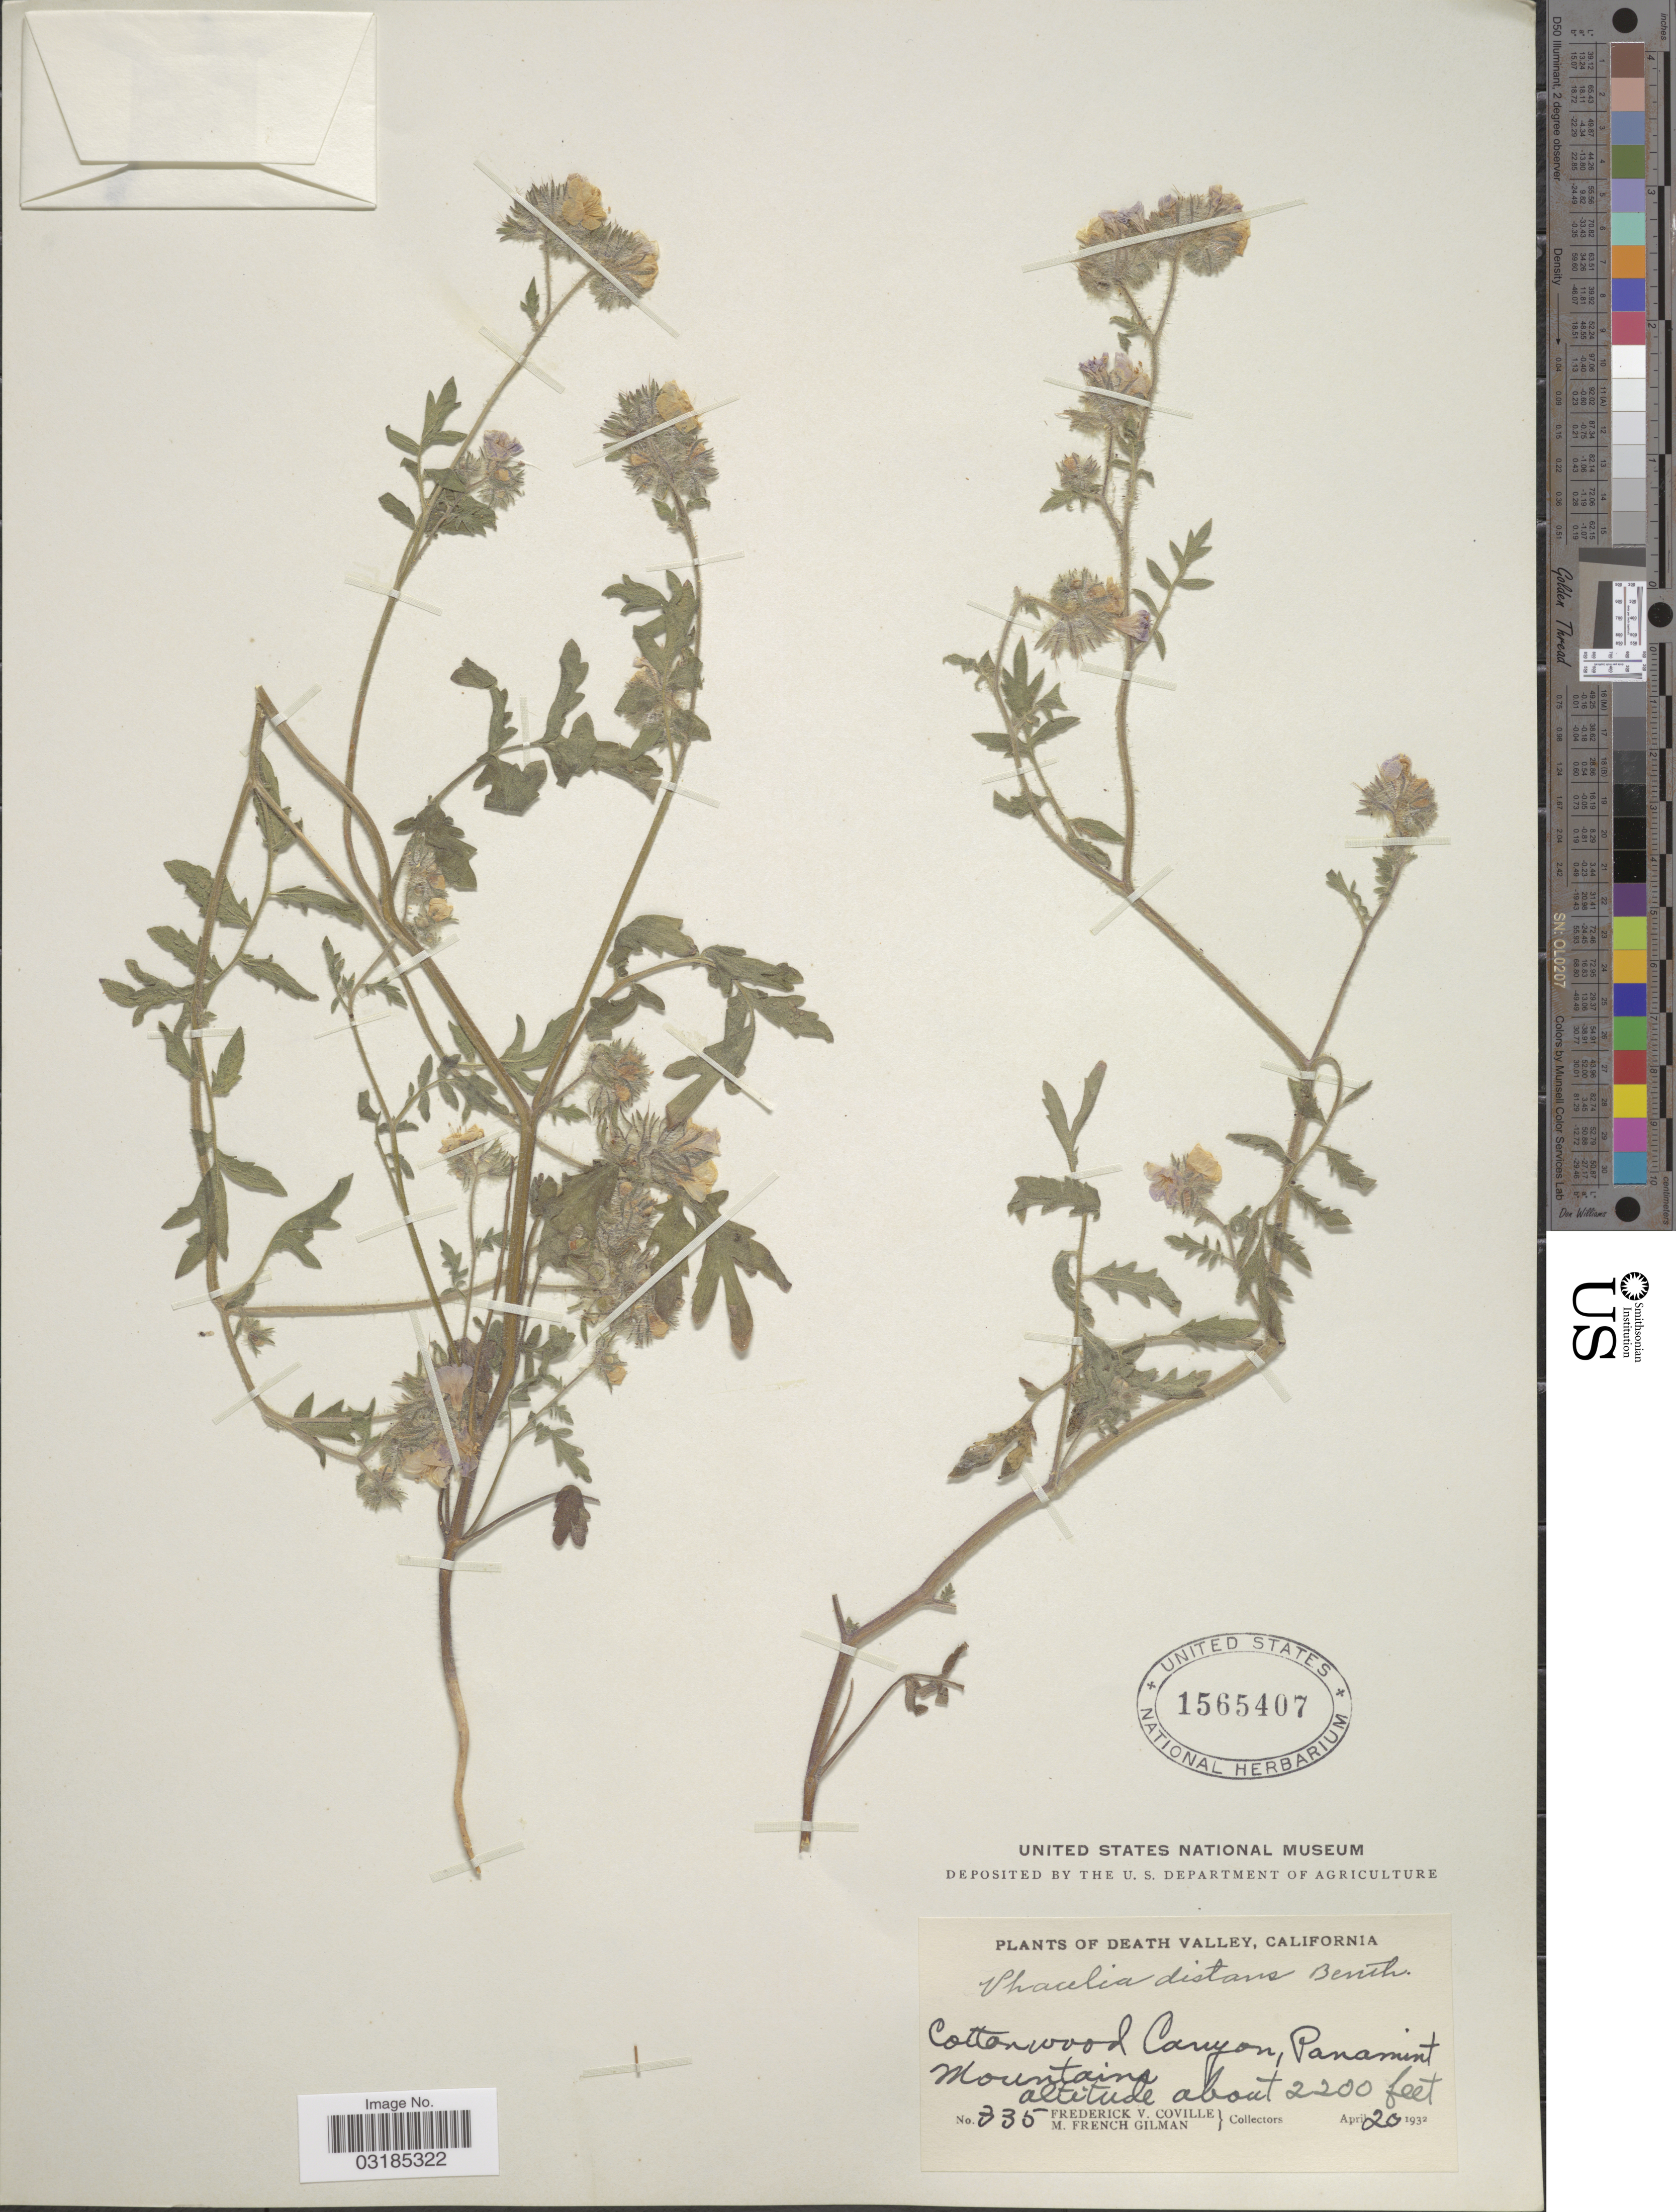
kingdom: Plantae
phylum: Tracheophyta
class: Magnoliopsida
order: Boraginales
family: Hydrophyllaceae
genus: Phacelia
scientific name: Phacelia distans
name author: Benth.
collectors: F. V. Coville & M. F. Gilman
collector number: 335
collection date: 1932-04-20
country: United States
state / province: California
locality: Death Valley. Cottonwood Canyon, Panamint Mountains.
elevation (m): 671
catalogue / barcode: US 1565407